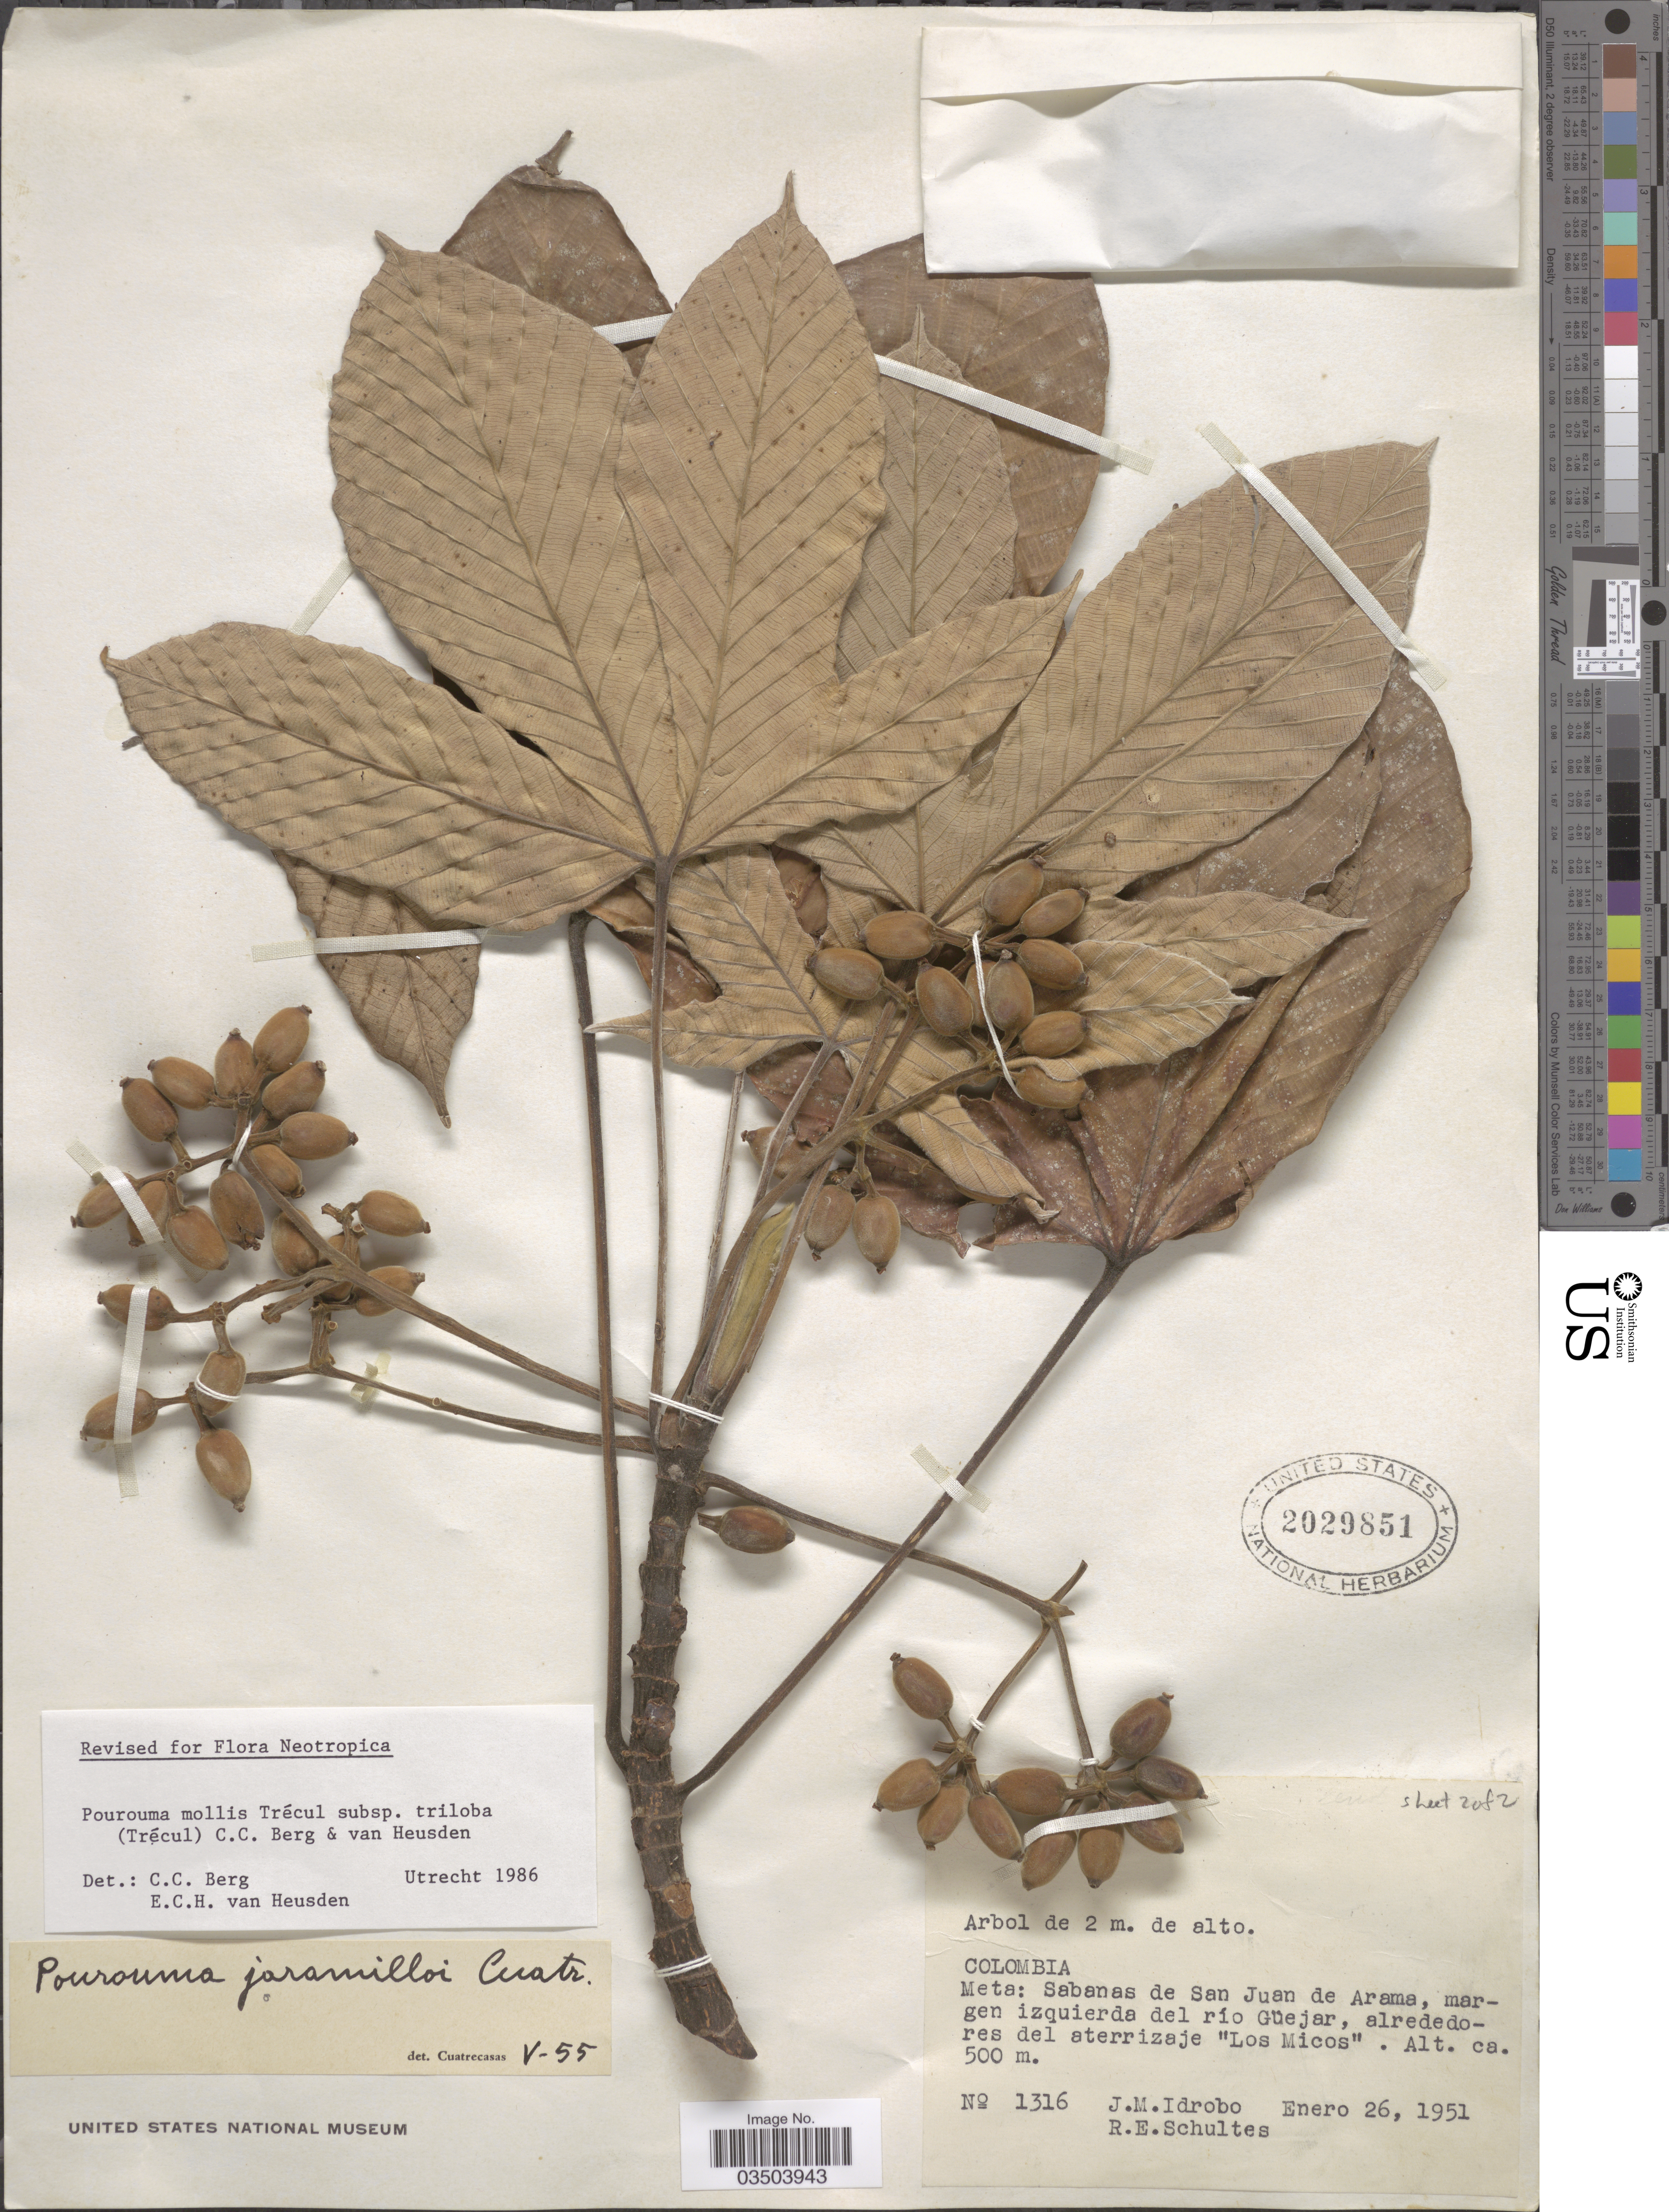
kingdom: Plantae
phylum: Tracheophyta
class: Magnoliopsida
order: Rosales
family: Urticaceae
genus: Pourouma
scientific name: Pourouma mollis subsp. triloba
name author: (Trécul) C.C. Berg & Heusden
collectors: J. M. Idrobo & R. E. Schultes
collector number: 1316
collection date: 1951-01-26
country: Colombia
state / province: Meta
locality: Sabanas de San Juan de Arama, margen izquierda del río Güejar, alrededores del aterrizaje "Los Micos".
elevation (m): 500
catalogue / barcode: US 2029851